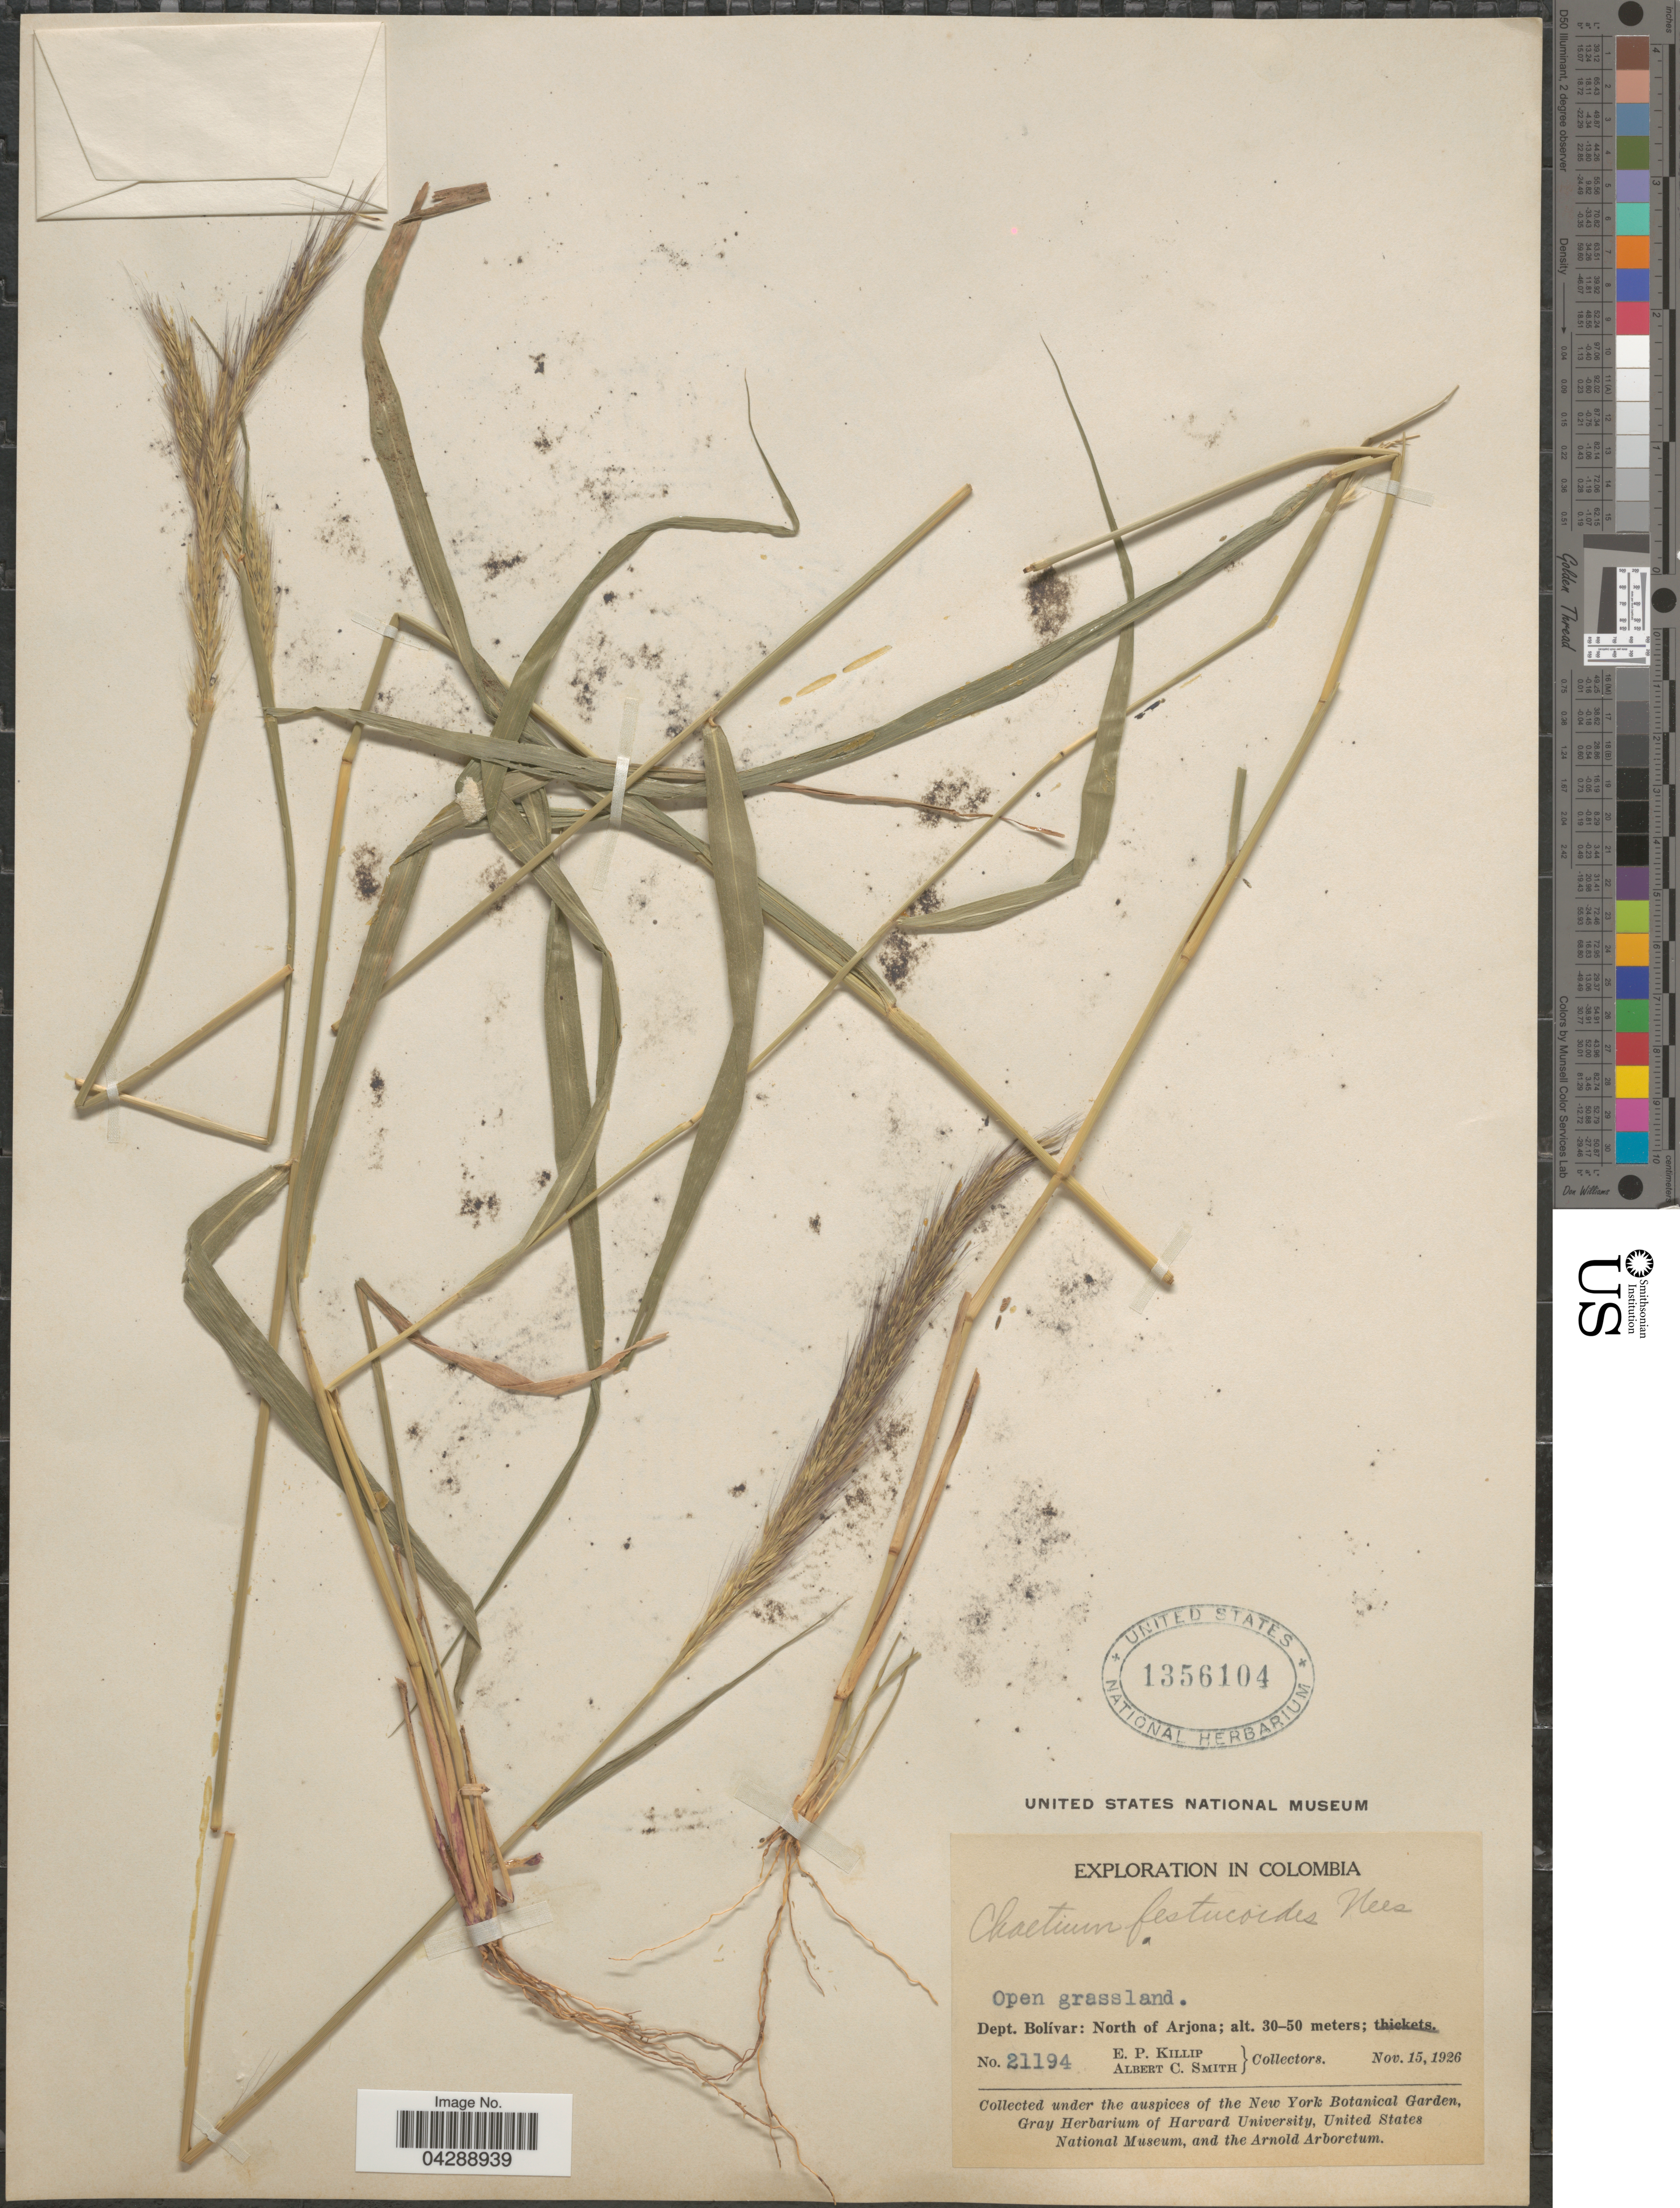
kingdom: Plantae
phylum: Tracheophyta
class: Liliopsida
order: Poales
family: Poaceae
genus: Chaetium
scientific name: Chaetium festucoides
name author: Nees in Mart.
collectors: E. P. Killip & A. C. Smith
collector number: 21194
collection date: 1926-11-15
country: Colombia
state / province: Bolívar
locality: Exploration in Colombia. Dept. Bolívar: North of Arjona.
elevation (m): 30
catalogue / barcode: US 1356104